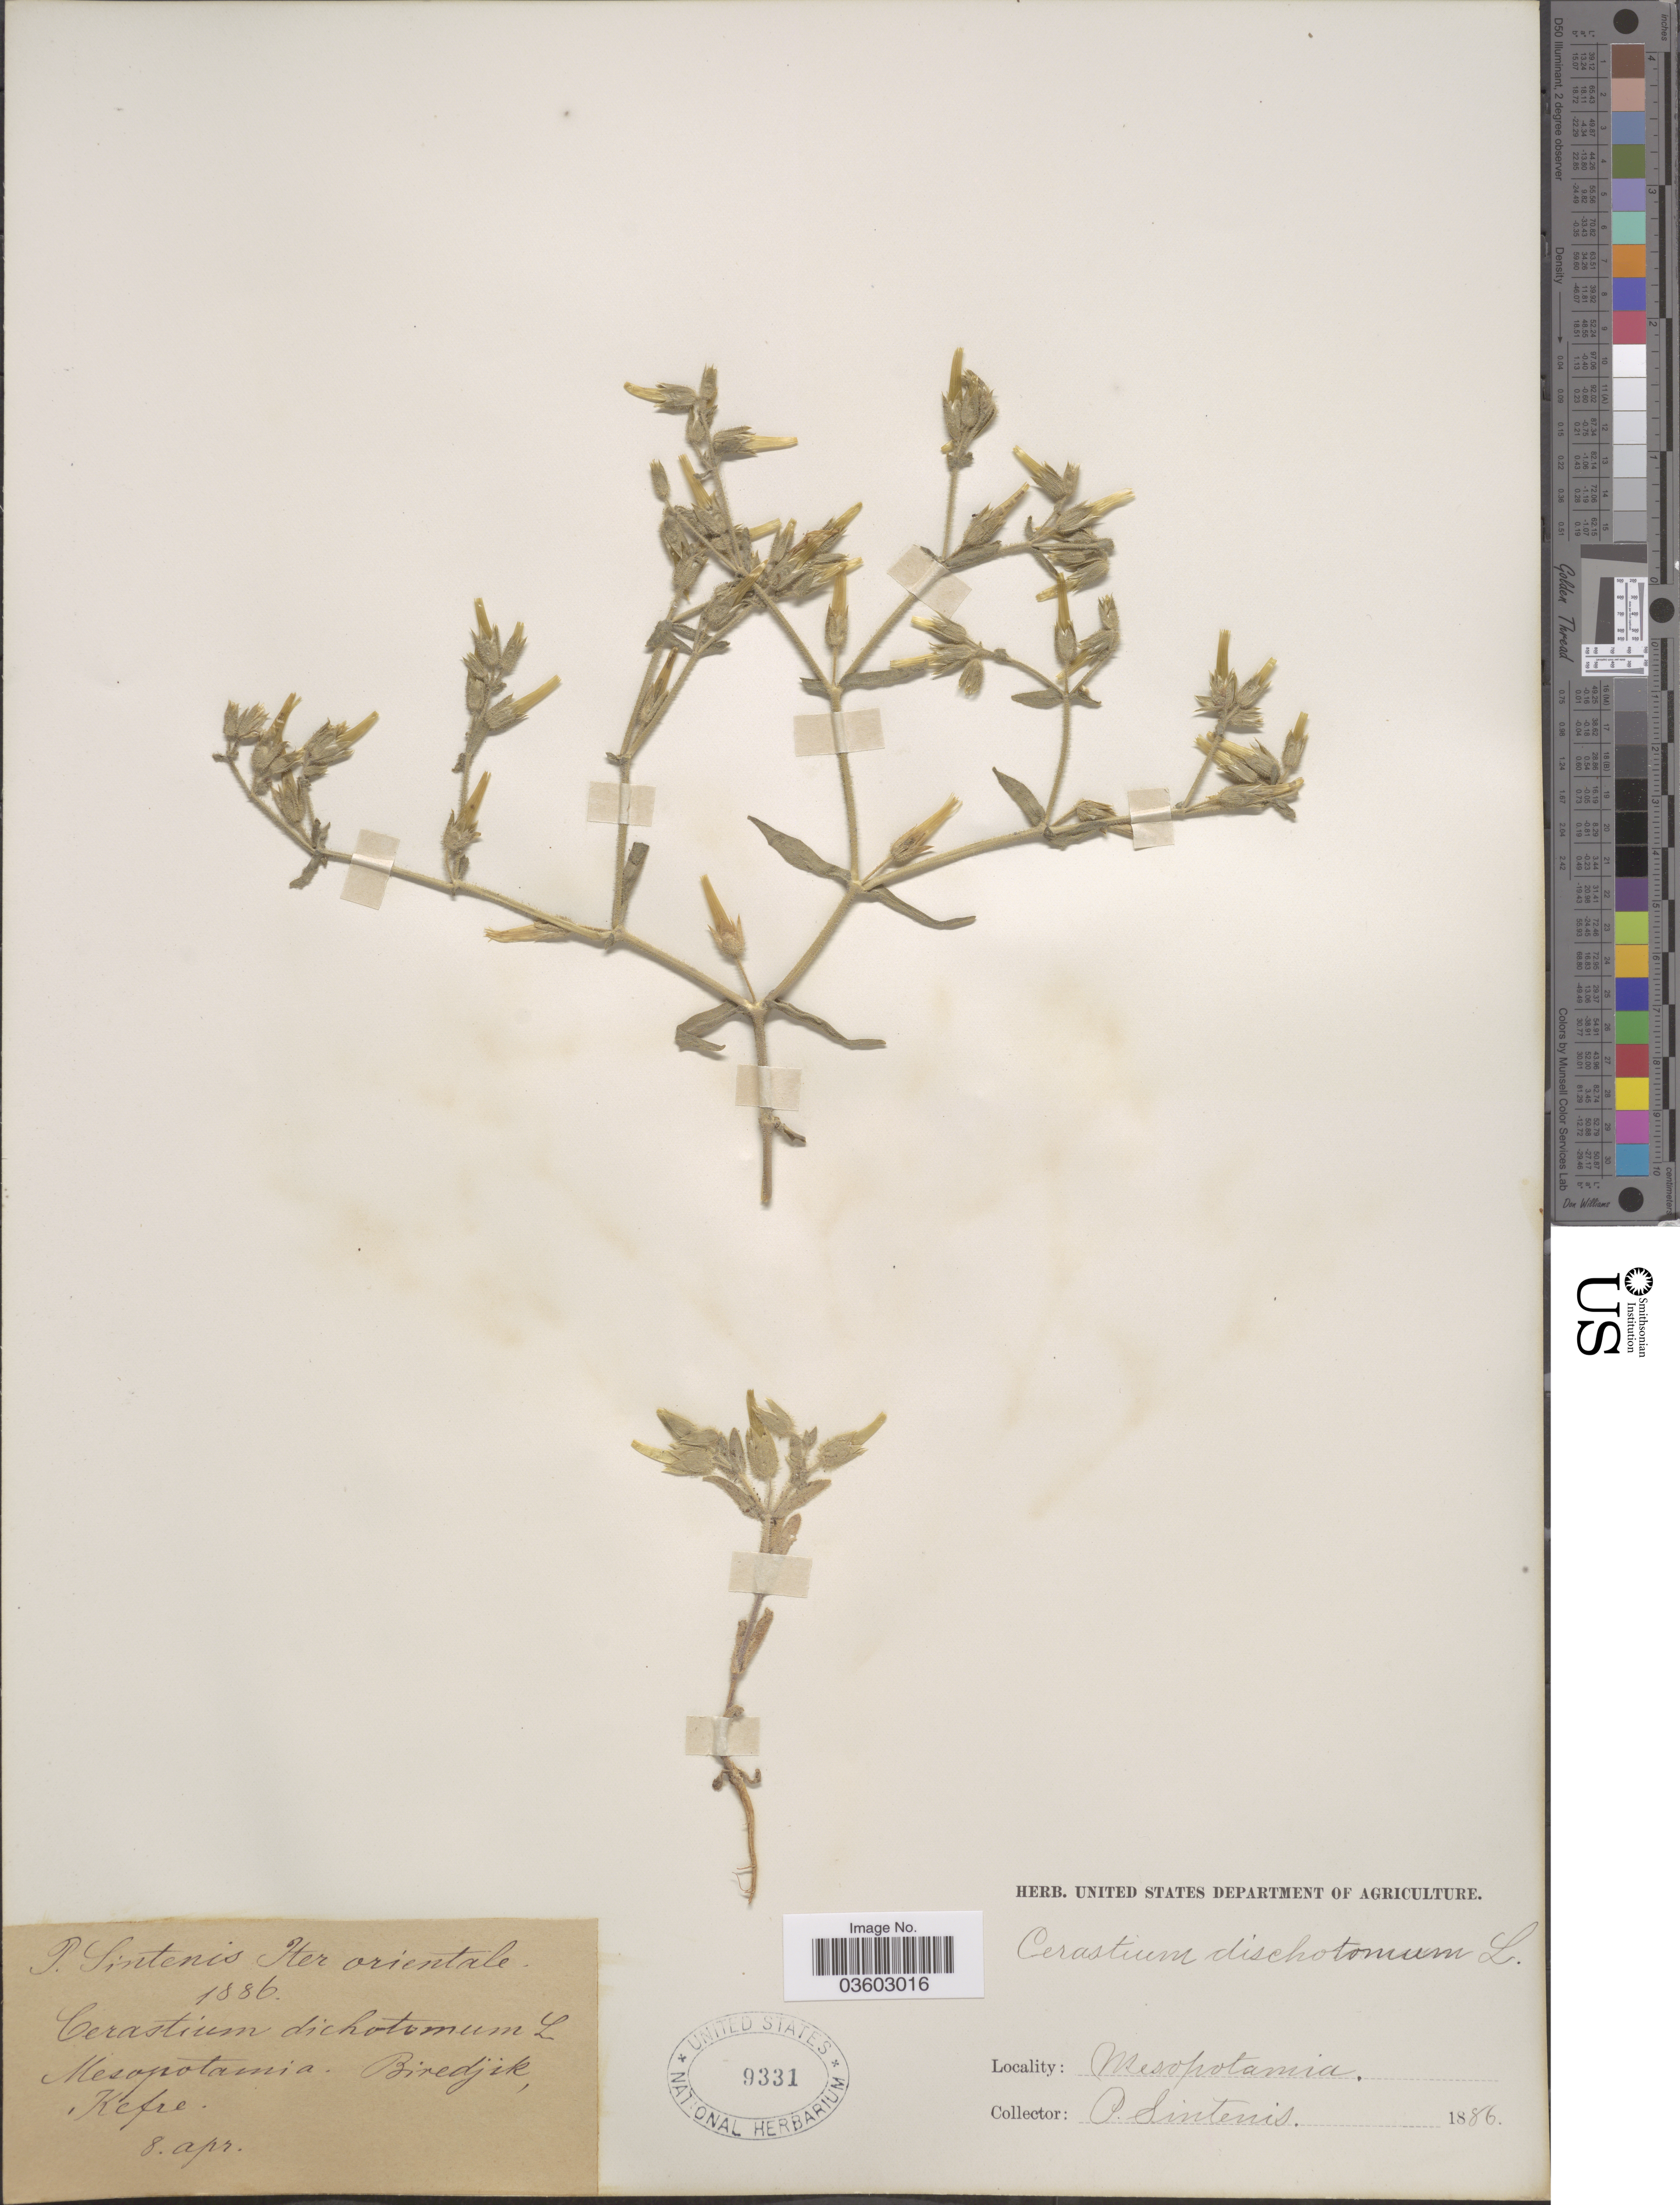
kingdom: Plantae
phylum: Tracheophyta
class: Magnoliopsida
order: Caryophyllales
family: Caryophyllaceae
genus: Cerastium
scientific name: Cerastium dichotomum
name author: L.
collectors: P. Sintenis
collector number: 317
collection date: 1888-04-08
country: Turkey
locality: Orientale. Mesopotamia. Biredjik, Kefre.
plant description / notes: This collection is part of Paul Sintenis' “Iter Orientale 1888” trip, and the collector number is 317.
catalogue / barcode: US 9331